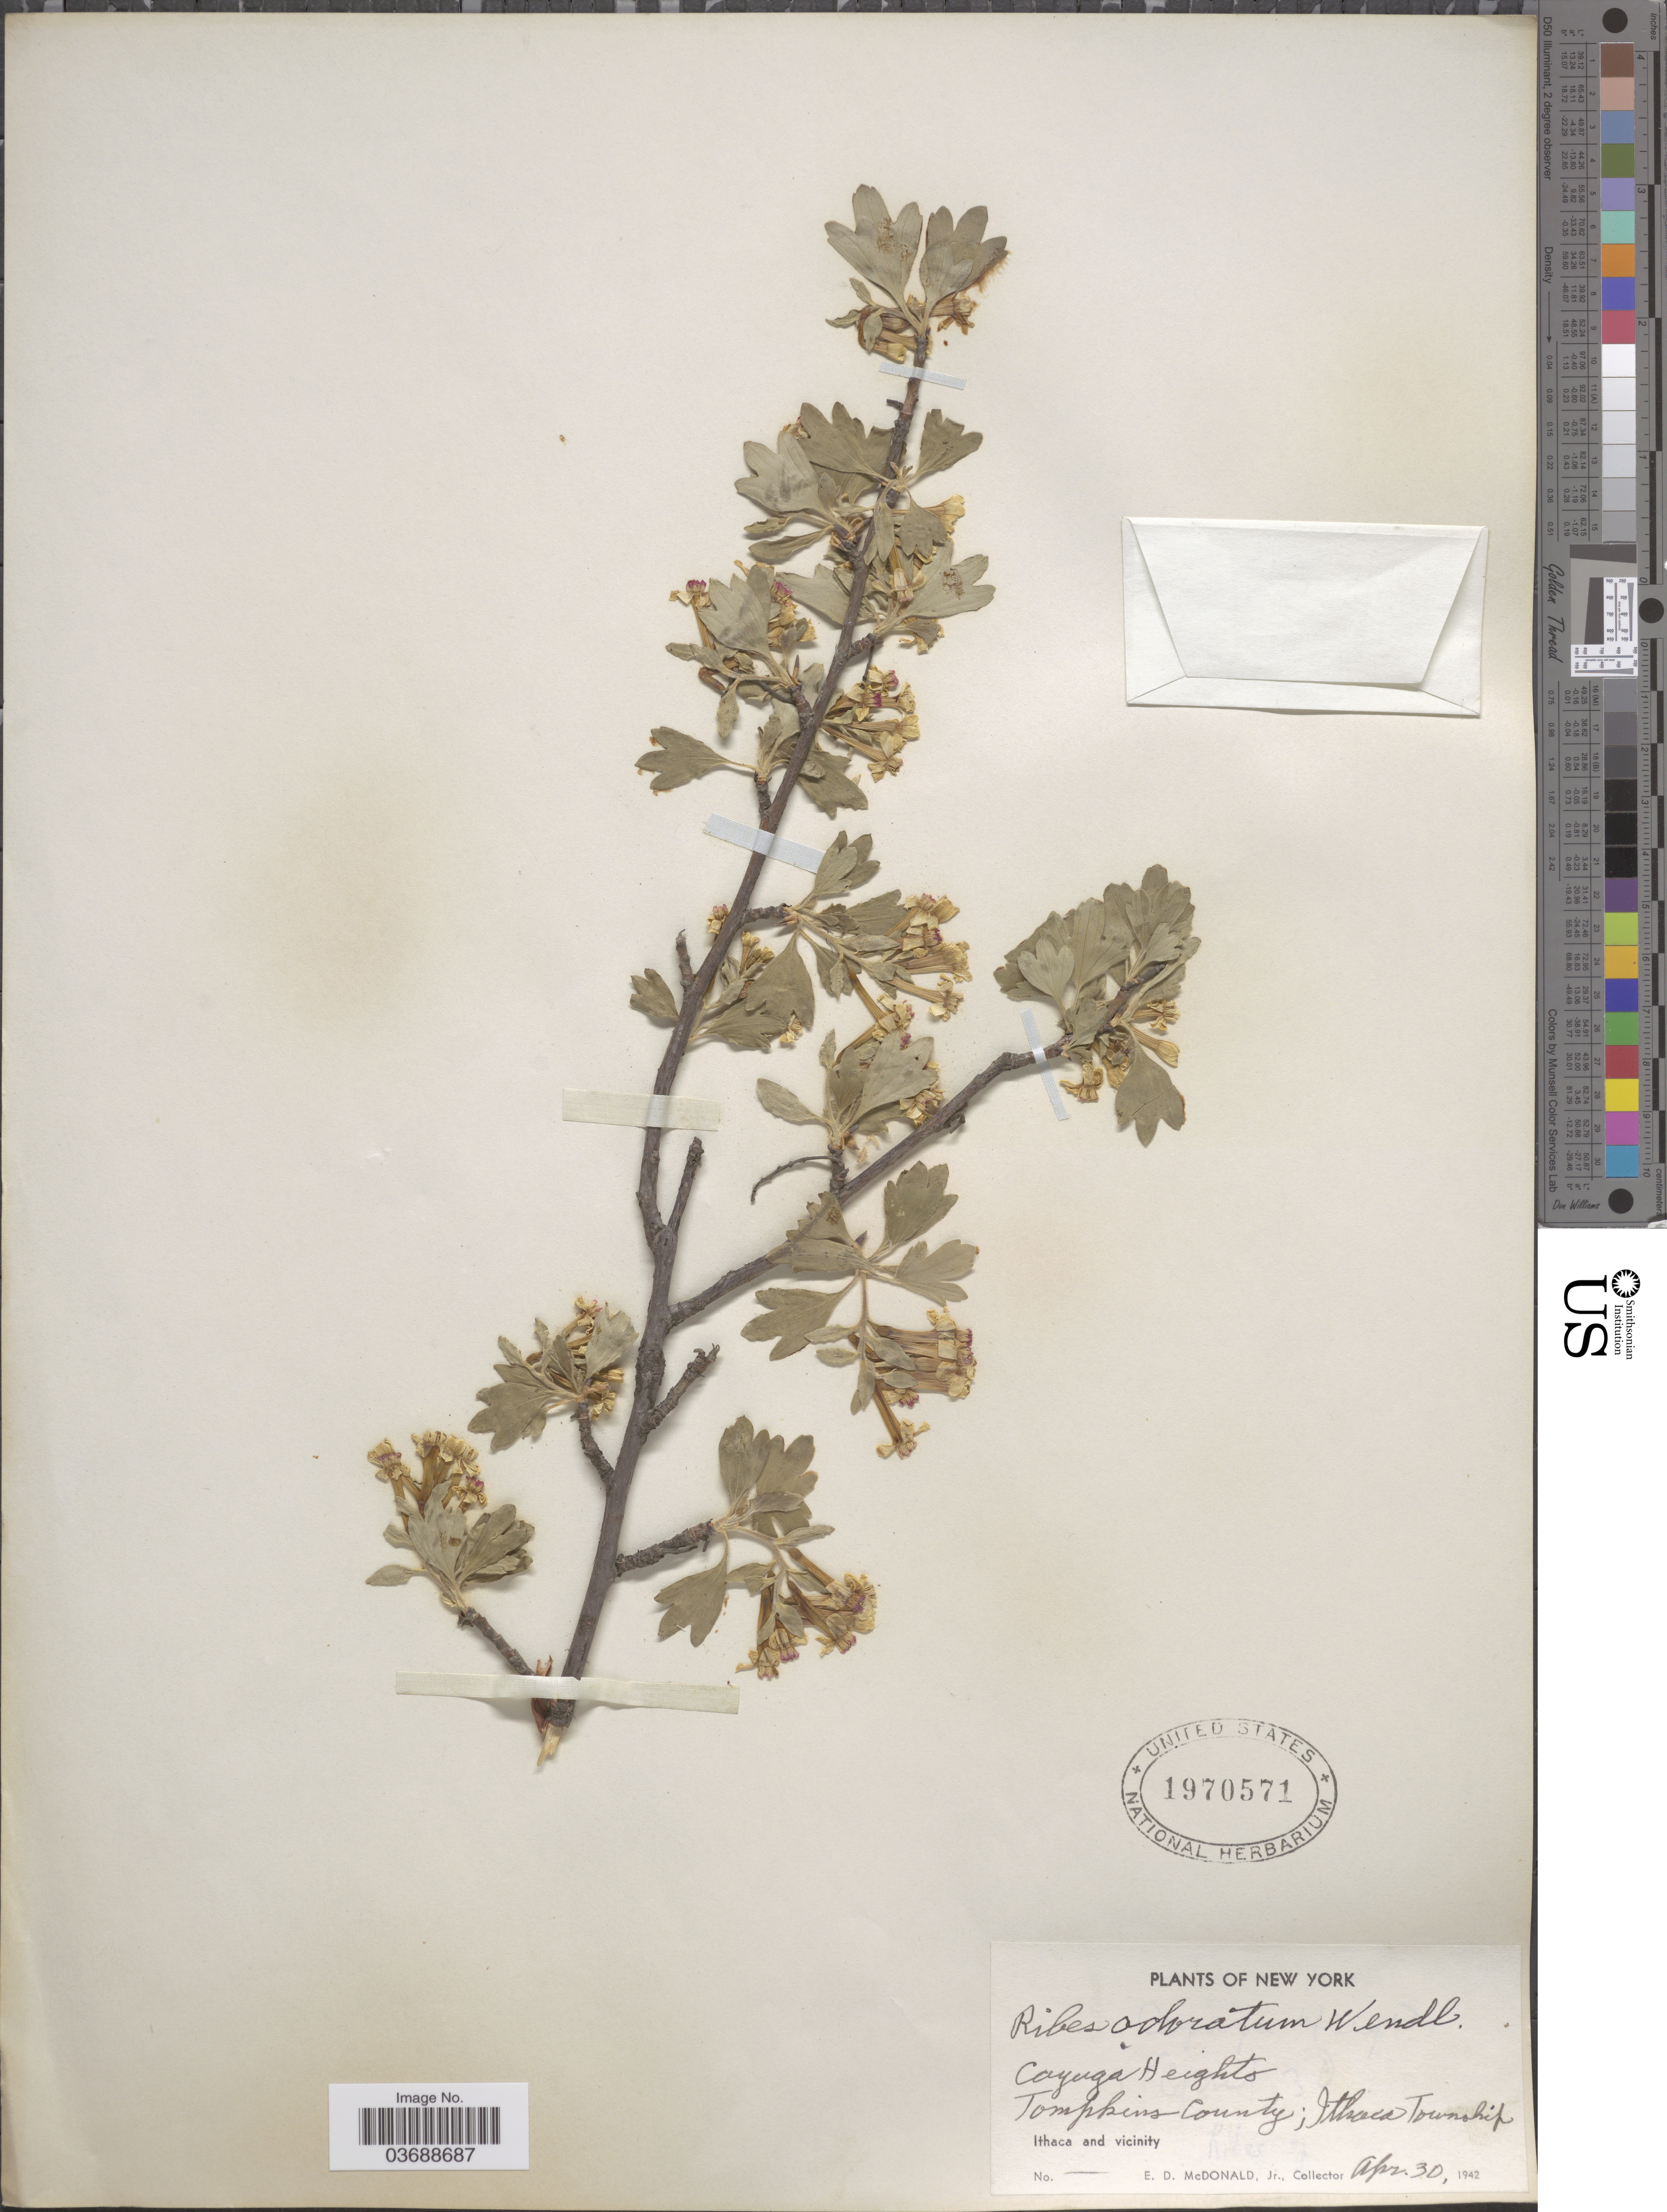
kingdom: Plantae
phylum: Tracheophyta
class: Magnoliopsida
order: Saxifragales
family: Grossulariaceae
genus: Ribes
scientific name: Ribes odoratum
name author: H.L. Wendl.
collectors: E. D. McDonald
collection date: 1942-04-30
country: United States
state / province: New York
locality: Cayuga Heights. Tompkins County; Ithaca Township. Ithaca and vicinity.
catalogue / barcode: US 1970571